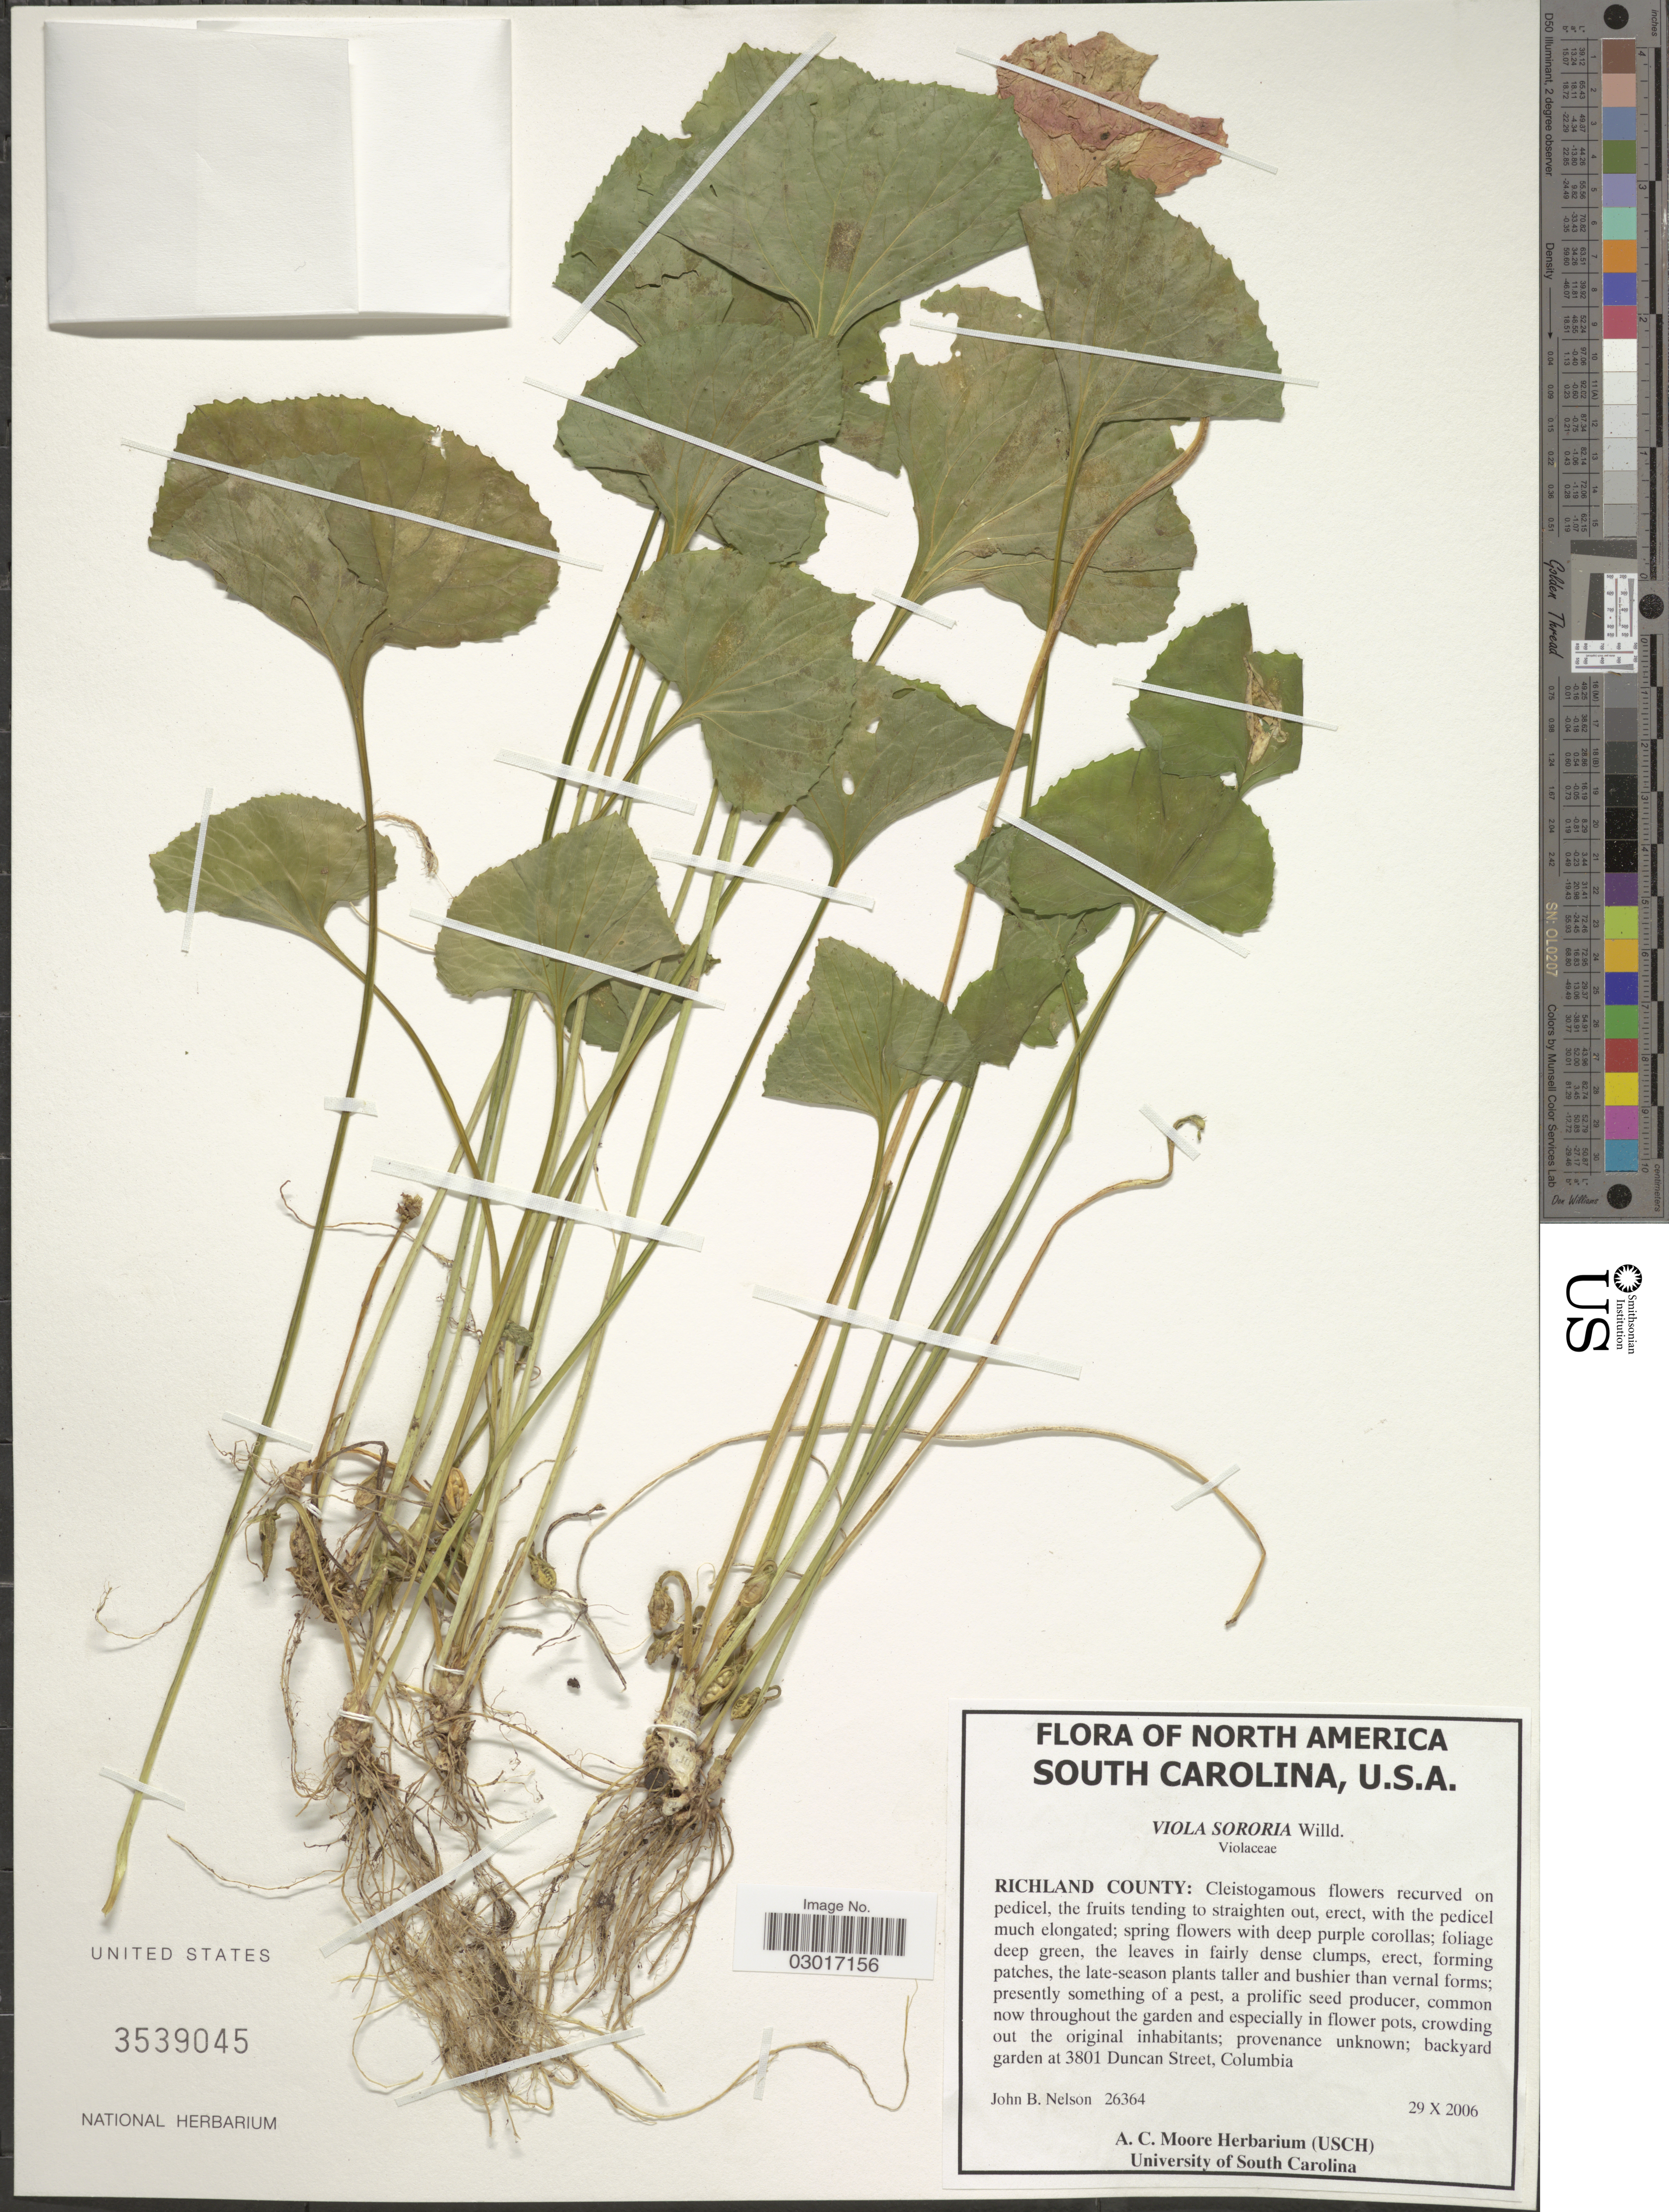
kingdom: Plantae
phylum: Tracheophyta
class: Magnoliopsida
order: Malpighiales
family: Violaceae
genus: Viola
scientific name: Viola sororia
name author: Willd.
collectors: J. Nelson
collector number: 26364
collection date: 2006-10-29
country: United States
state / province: South Carolina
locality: Richland County.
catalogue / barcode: US 3539045